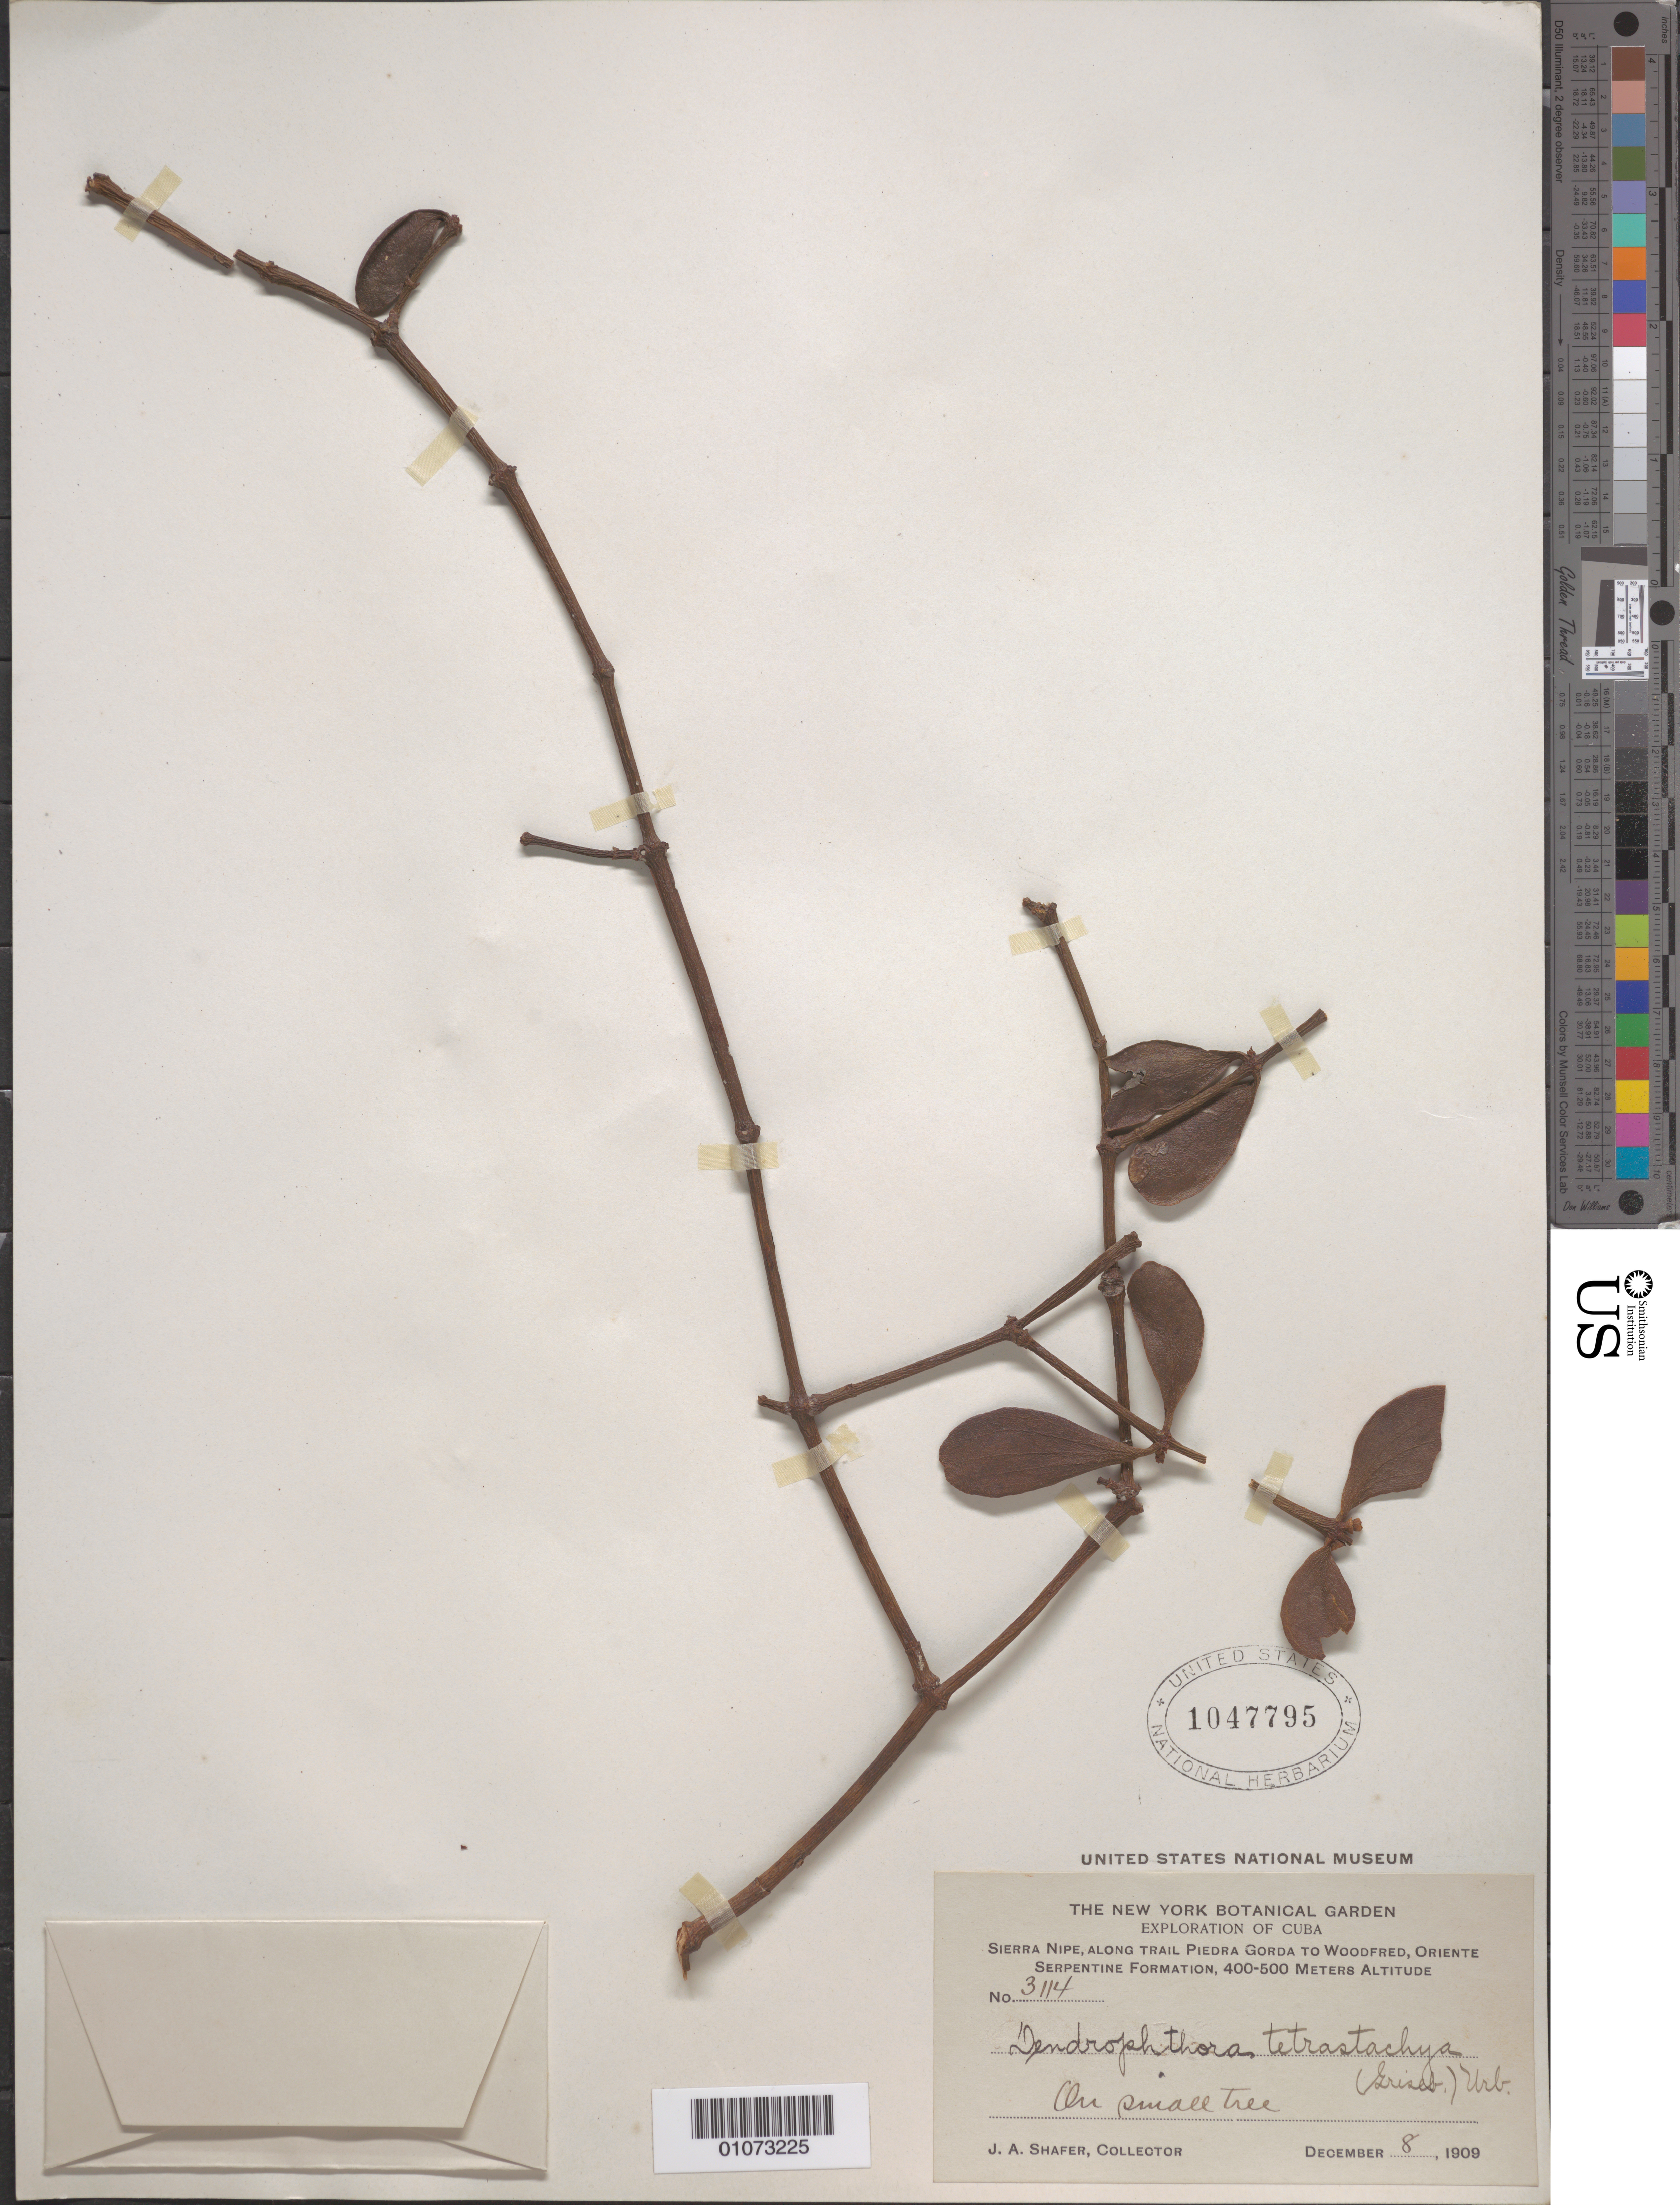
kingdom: Plantae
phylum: Tracheophyta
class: Magnoliopsida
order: Santalales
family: Viscaceae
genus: Dendrophthora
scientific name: Dendrophthora tetrastachya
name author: (C. Wright ex Griseb.) Urb.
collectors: J. A. Shafer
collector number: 3114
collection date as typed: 08 Dec 1909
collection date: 1909-12-08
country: Cuba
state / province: Holguín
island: Cuba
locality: Sierra Nipe, along trail Piedra Gorda to Woodfred, Oriente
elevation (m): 400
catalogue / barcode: US 1047795